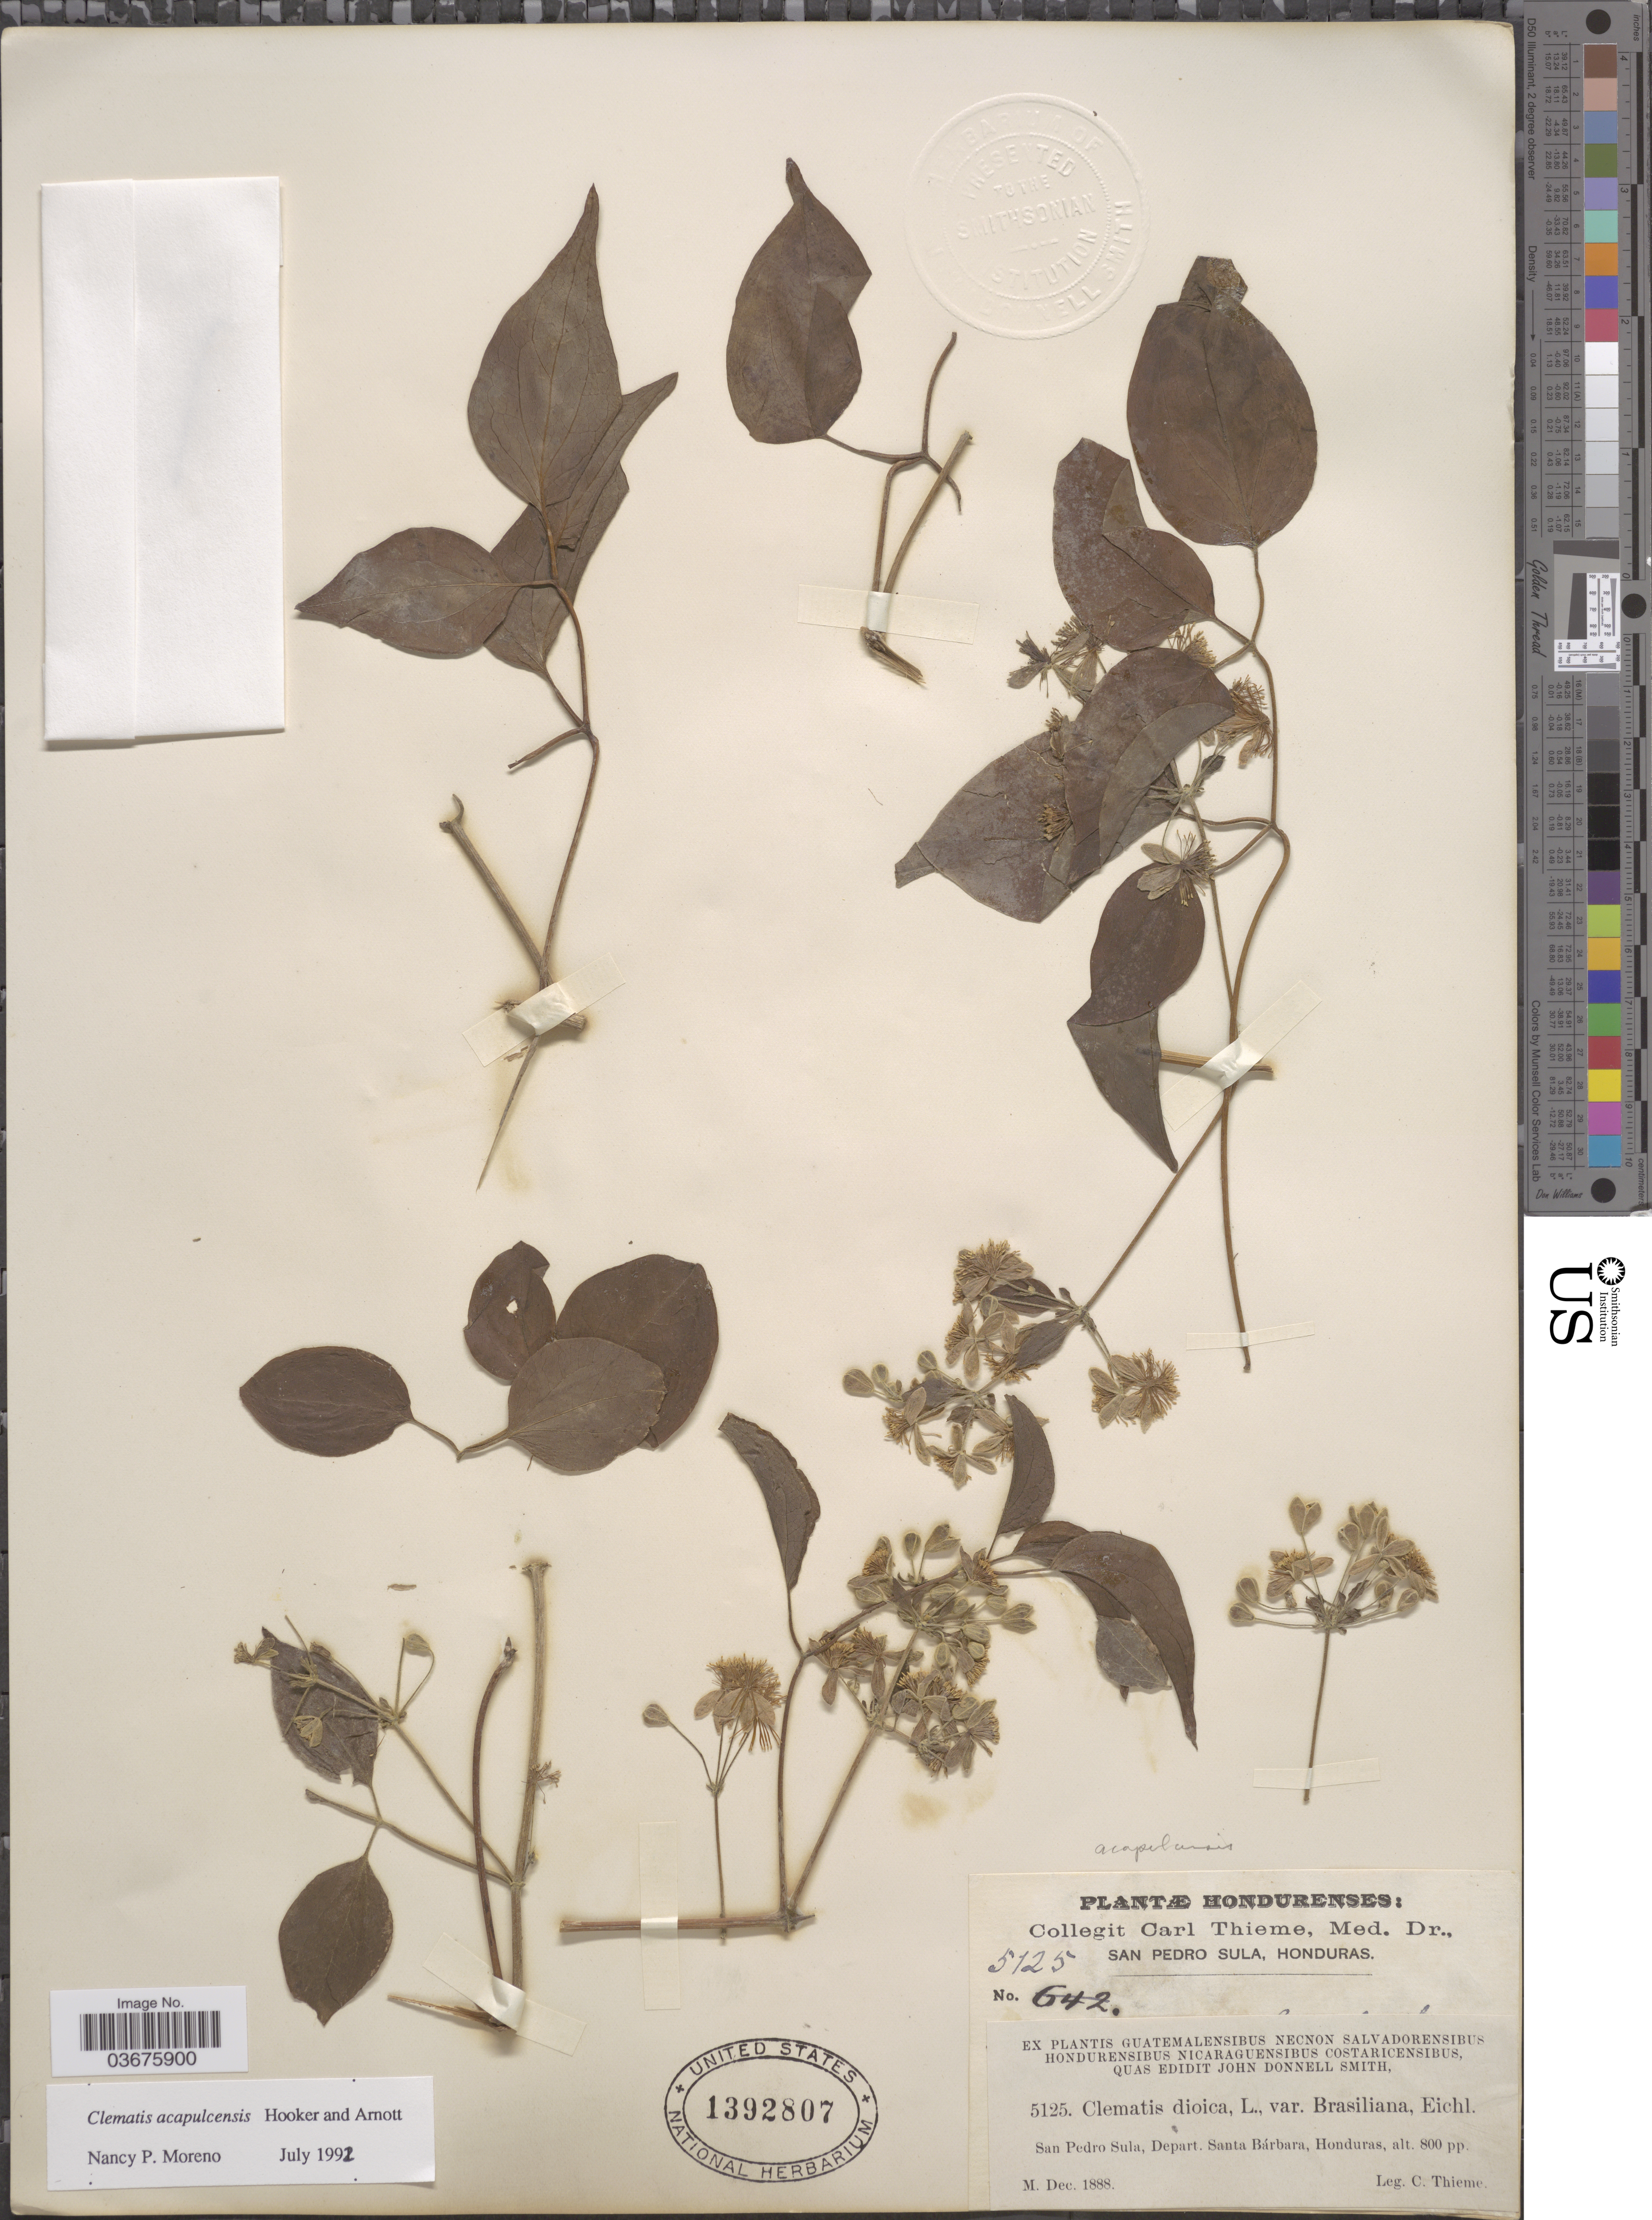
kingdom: Plantae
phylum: Tracheophyta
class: Magnoliopsida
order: Ranunculales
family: Ranunculaceae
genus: Clematis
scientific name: Clematis acapulcensis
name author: Hook. & Arn.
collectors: C. Thieme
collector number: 5125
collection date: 1888-12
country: Honduras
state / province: Santa Barbara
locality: San Pedro Sula, Depart. Santa Bárbara.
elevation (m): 244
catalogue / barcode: US 1392807